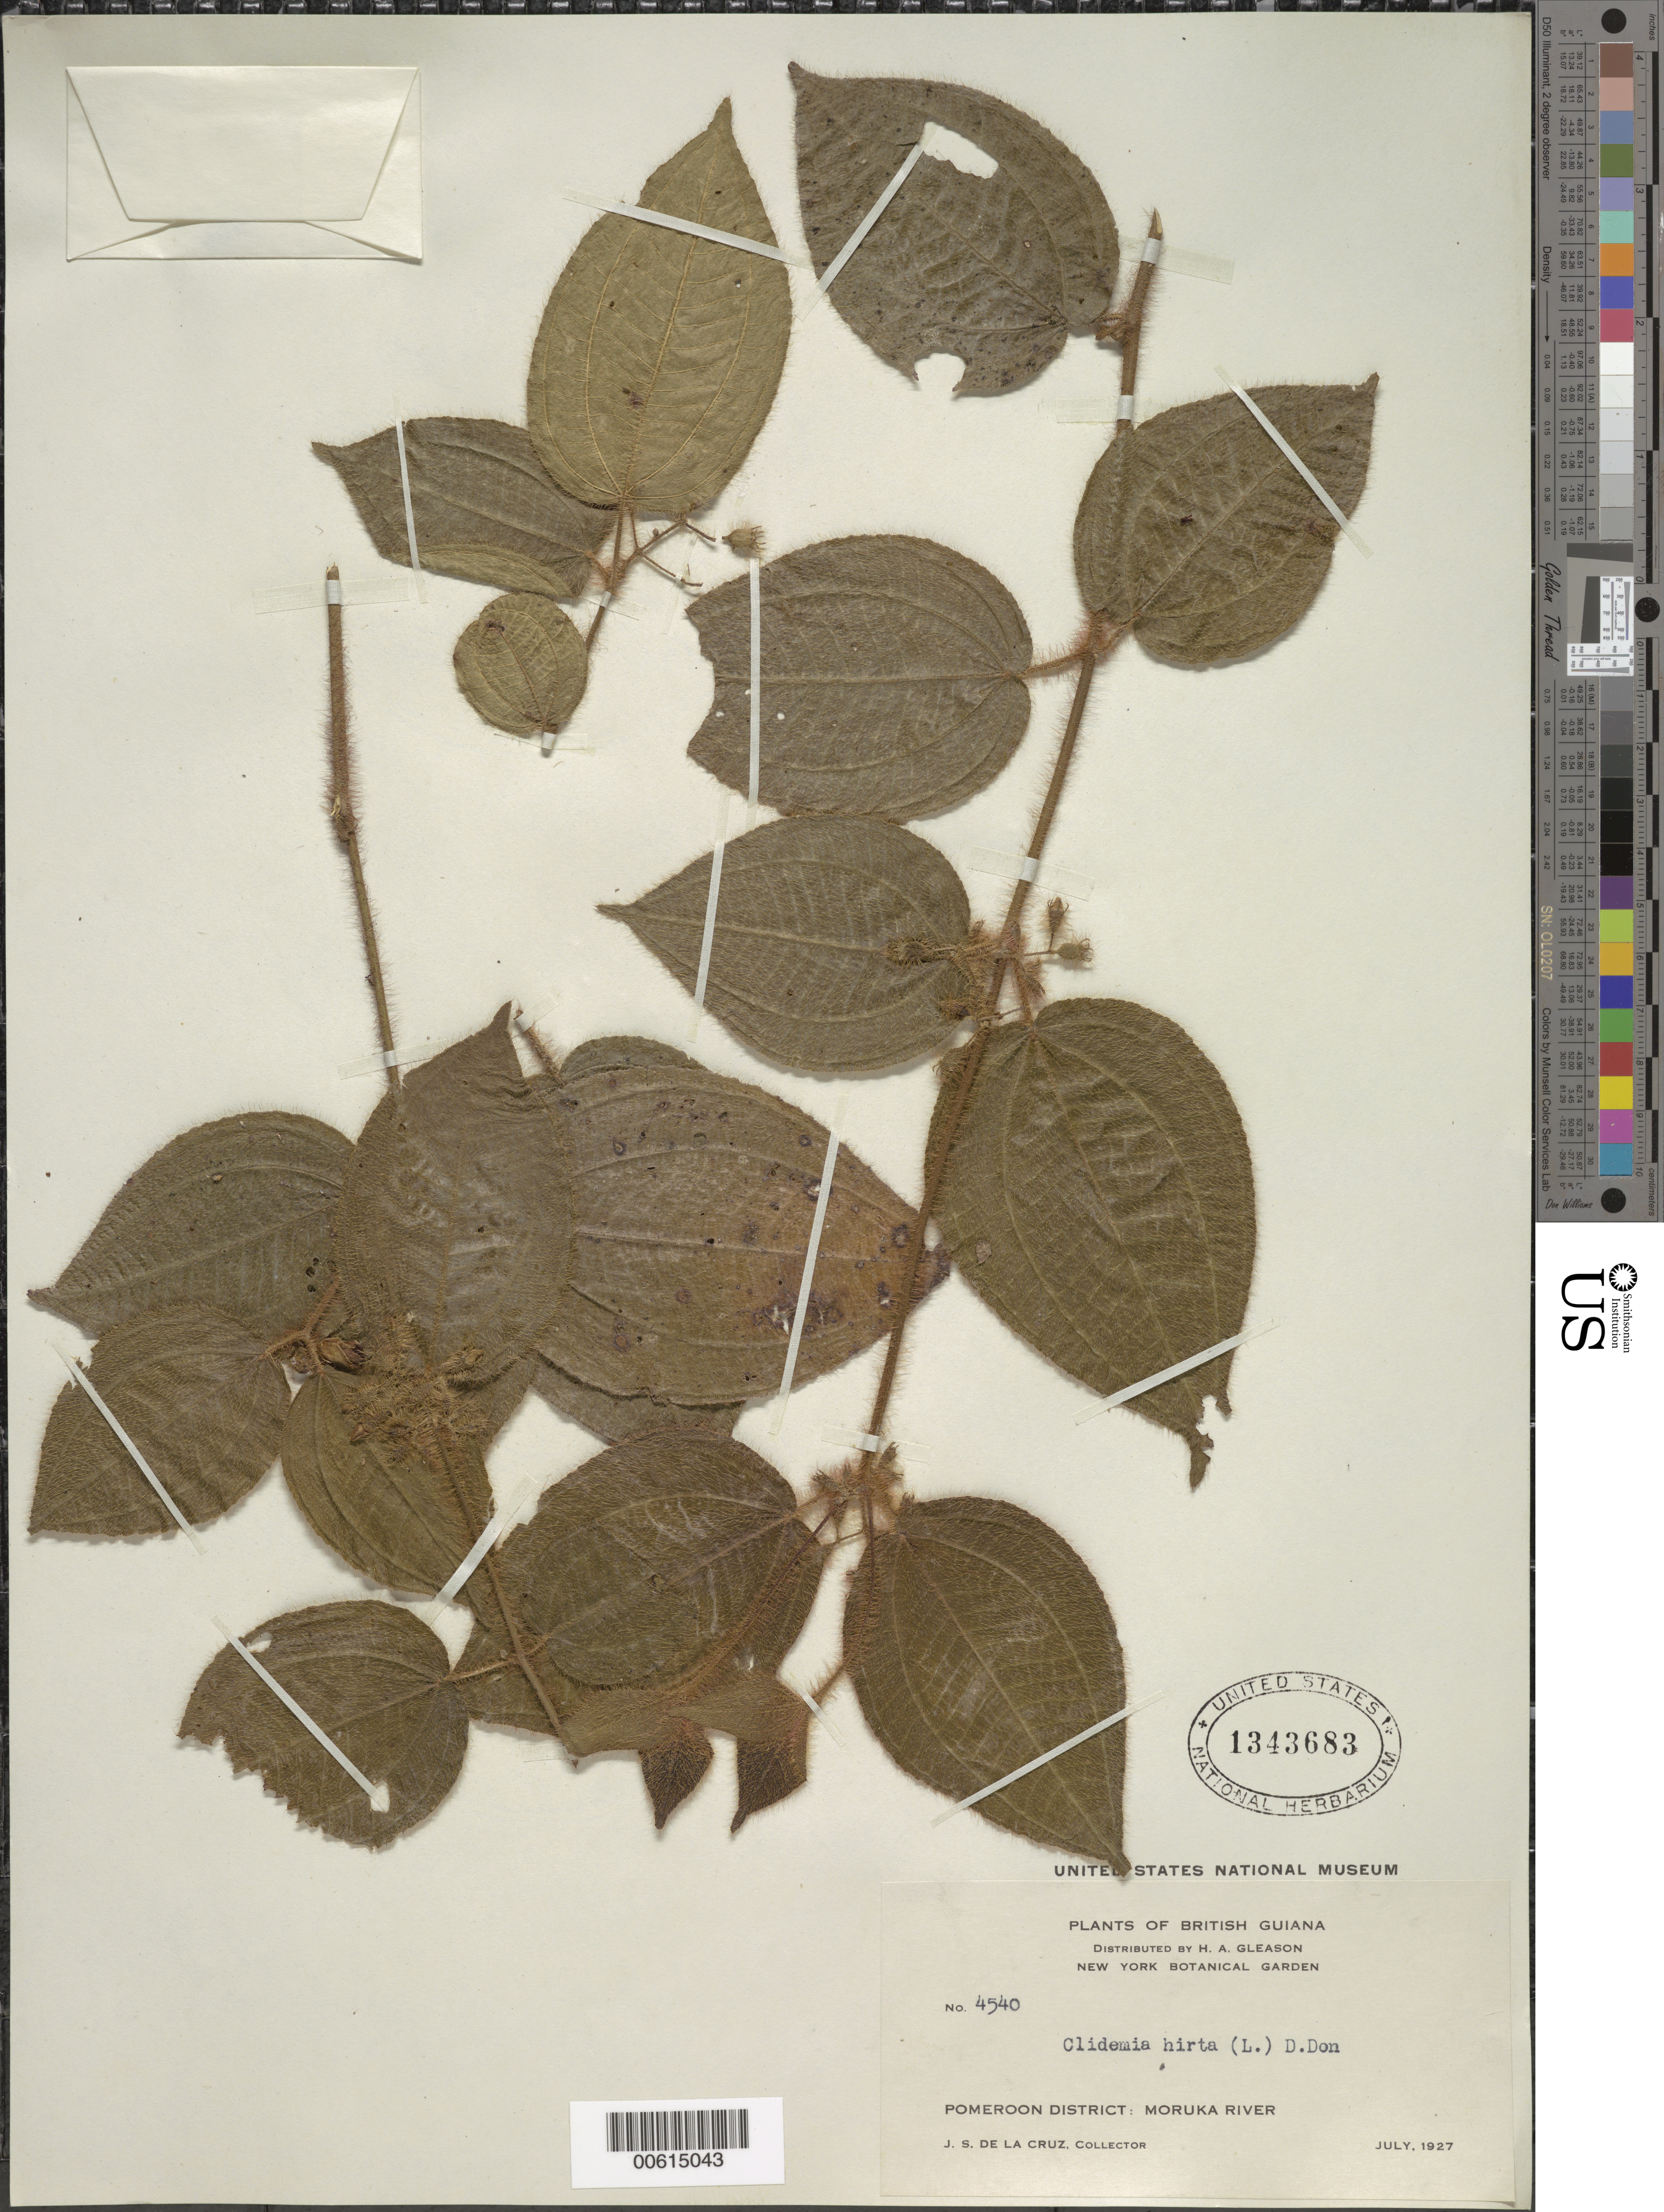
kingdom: Plantae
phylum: Tracheophyta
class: Magnoliopsida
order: Myrtales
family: Melastomataceae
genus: Clidemia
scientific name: Clidemia hirta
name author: (L.) D. Don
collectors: J. S. de la Cruz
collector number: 4540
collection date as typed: Jul-27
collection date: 1927-07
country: Guyana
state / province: Barima-Waini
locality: Moruka R., Pomeroon Dist.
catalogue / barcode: US 1343683